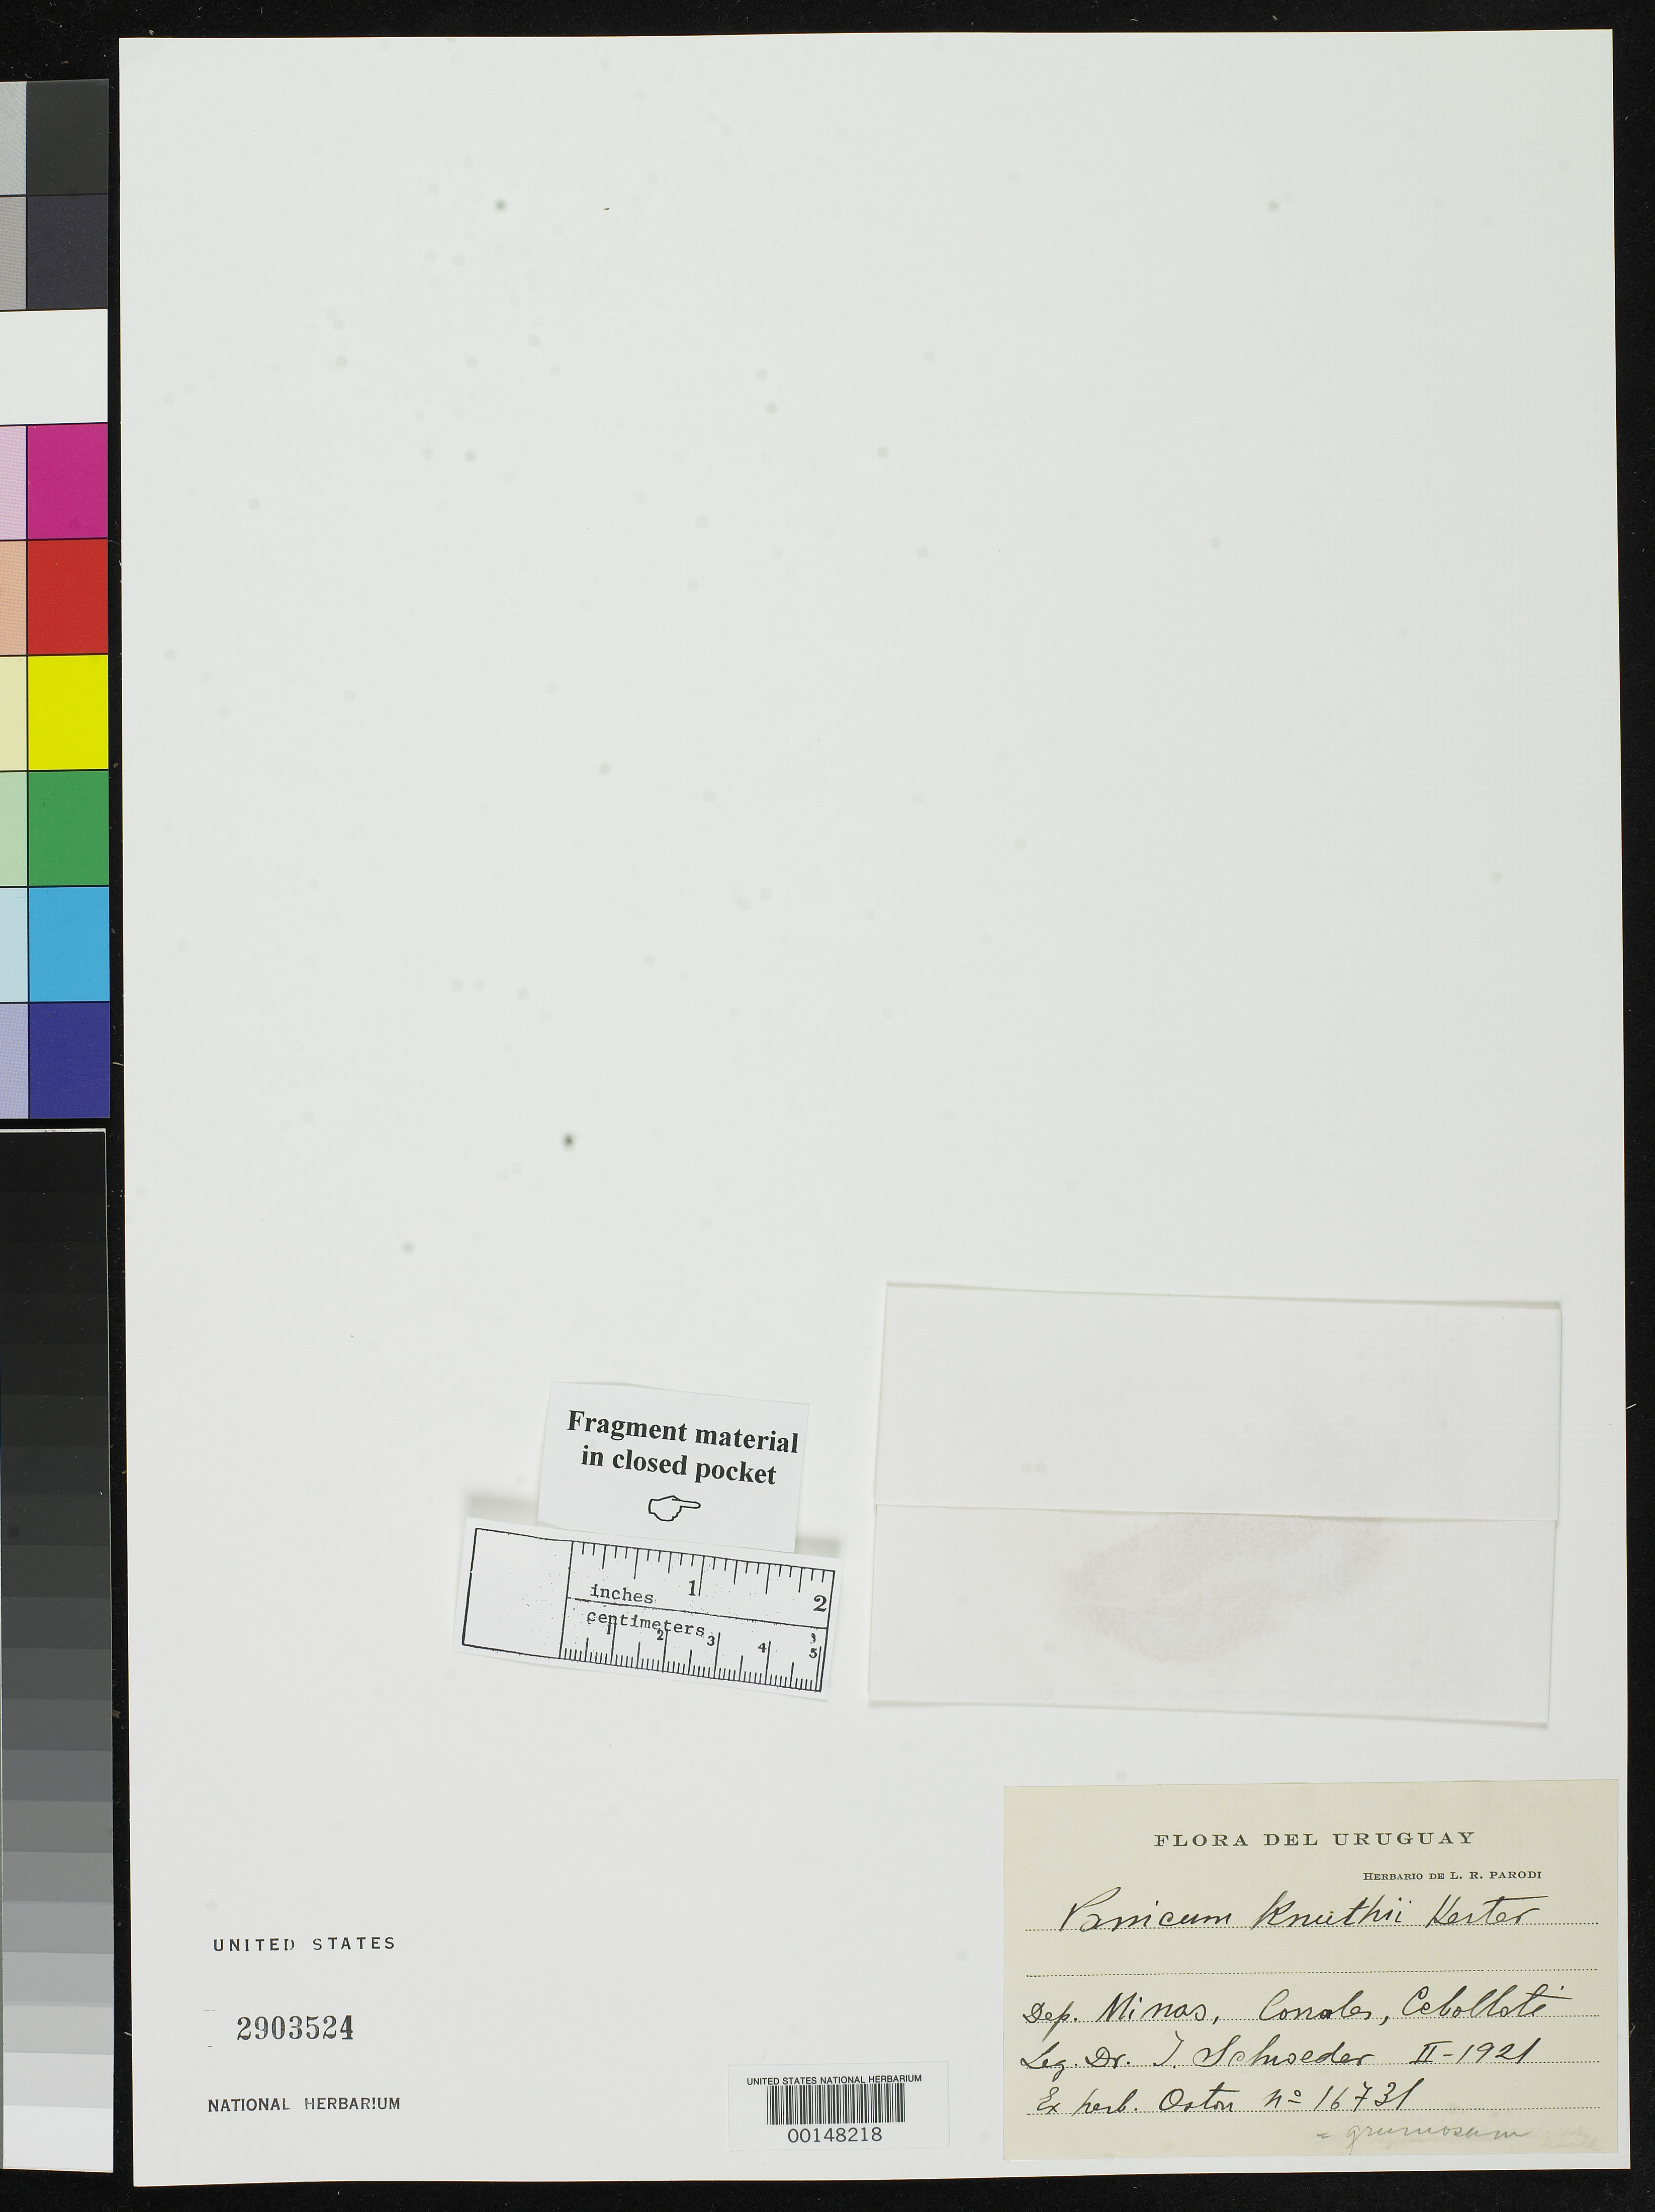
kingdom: Plantae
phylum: Tracheophyta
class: Liliopsida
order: Poales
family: Poaceae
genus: Panicum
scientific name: Panicum knuthii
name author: Herter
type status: Type Fragment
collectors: R. Schroeder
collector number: Osten 16731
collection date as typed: Feb 1924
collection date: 1924-02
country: Uruguay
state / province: Lavalleja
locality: Corrales, Cebollote, minas.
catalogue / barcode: US 2903524